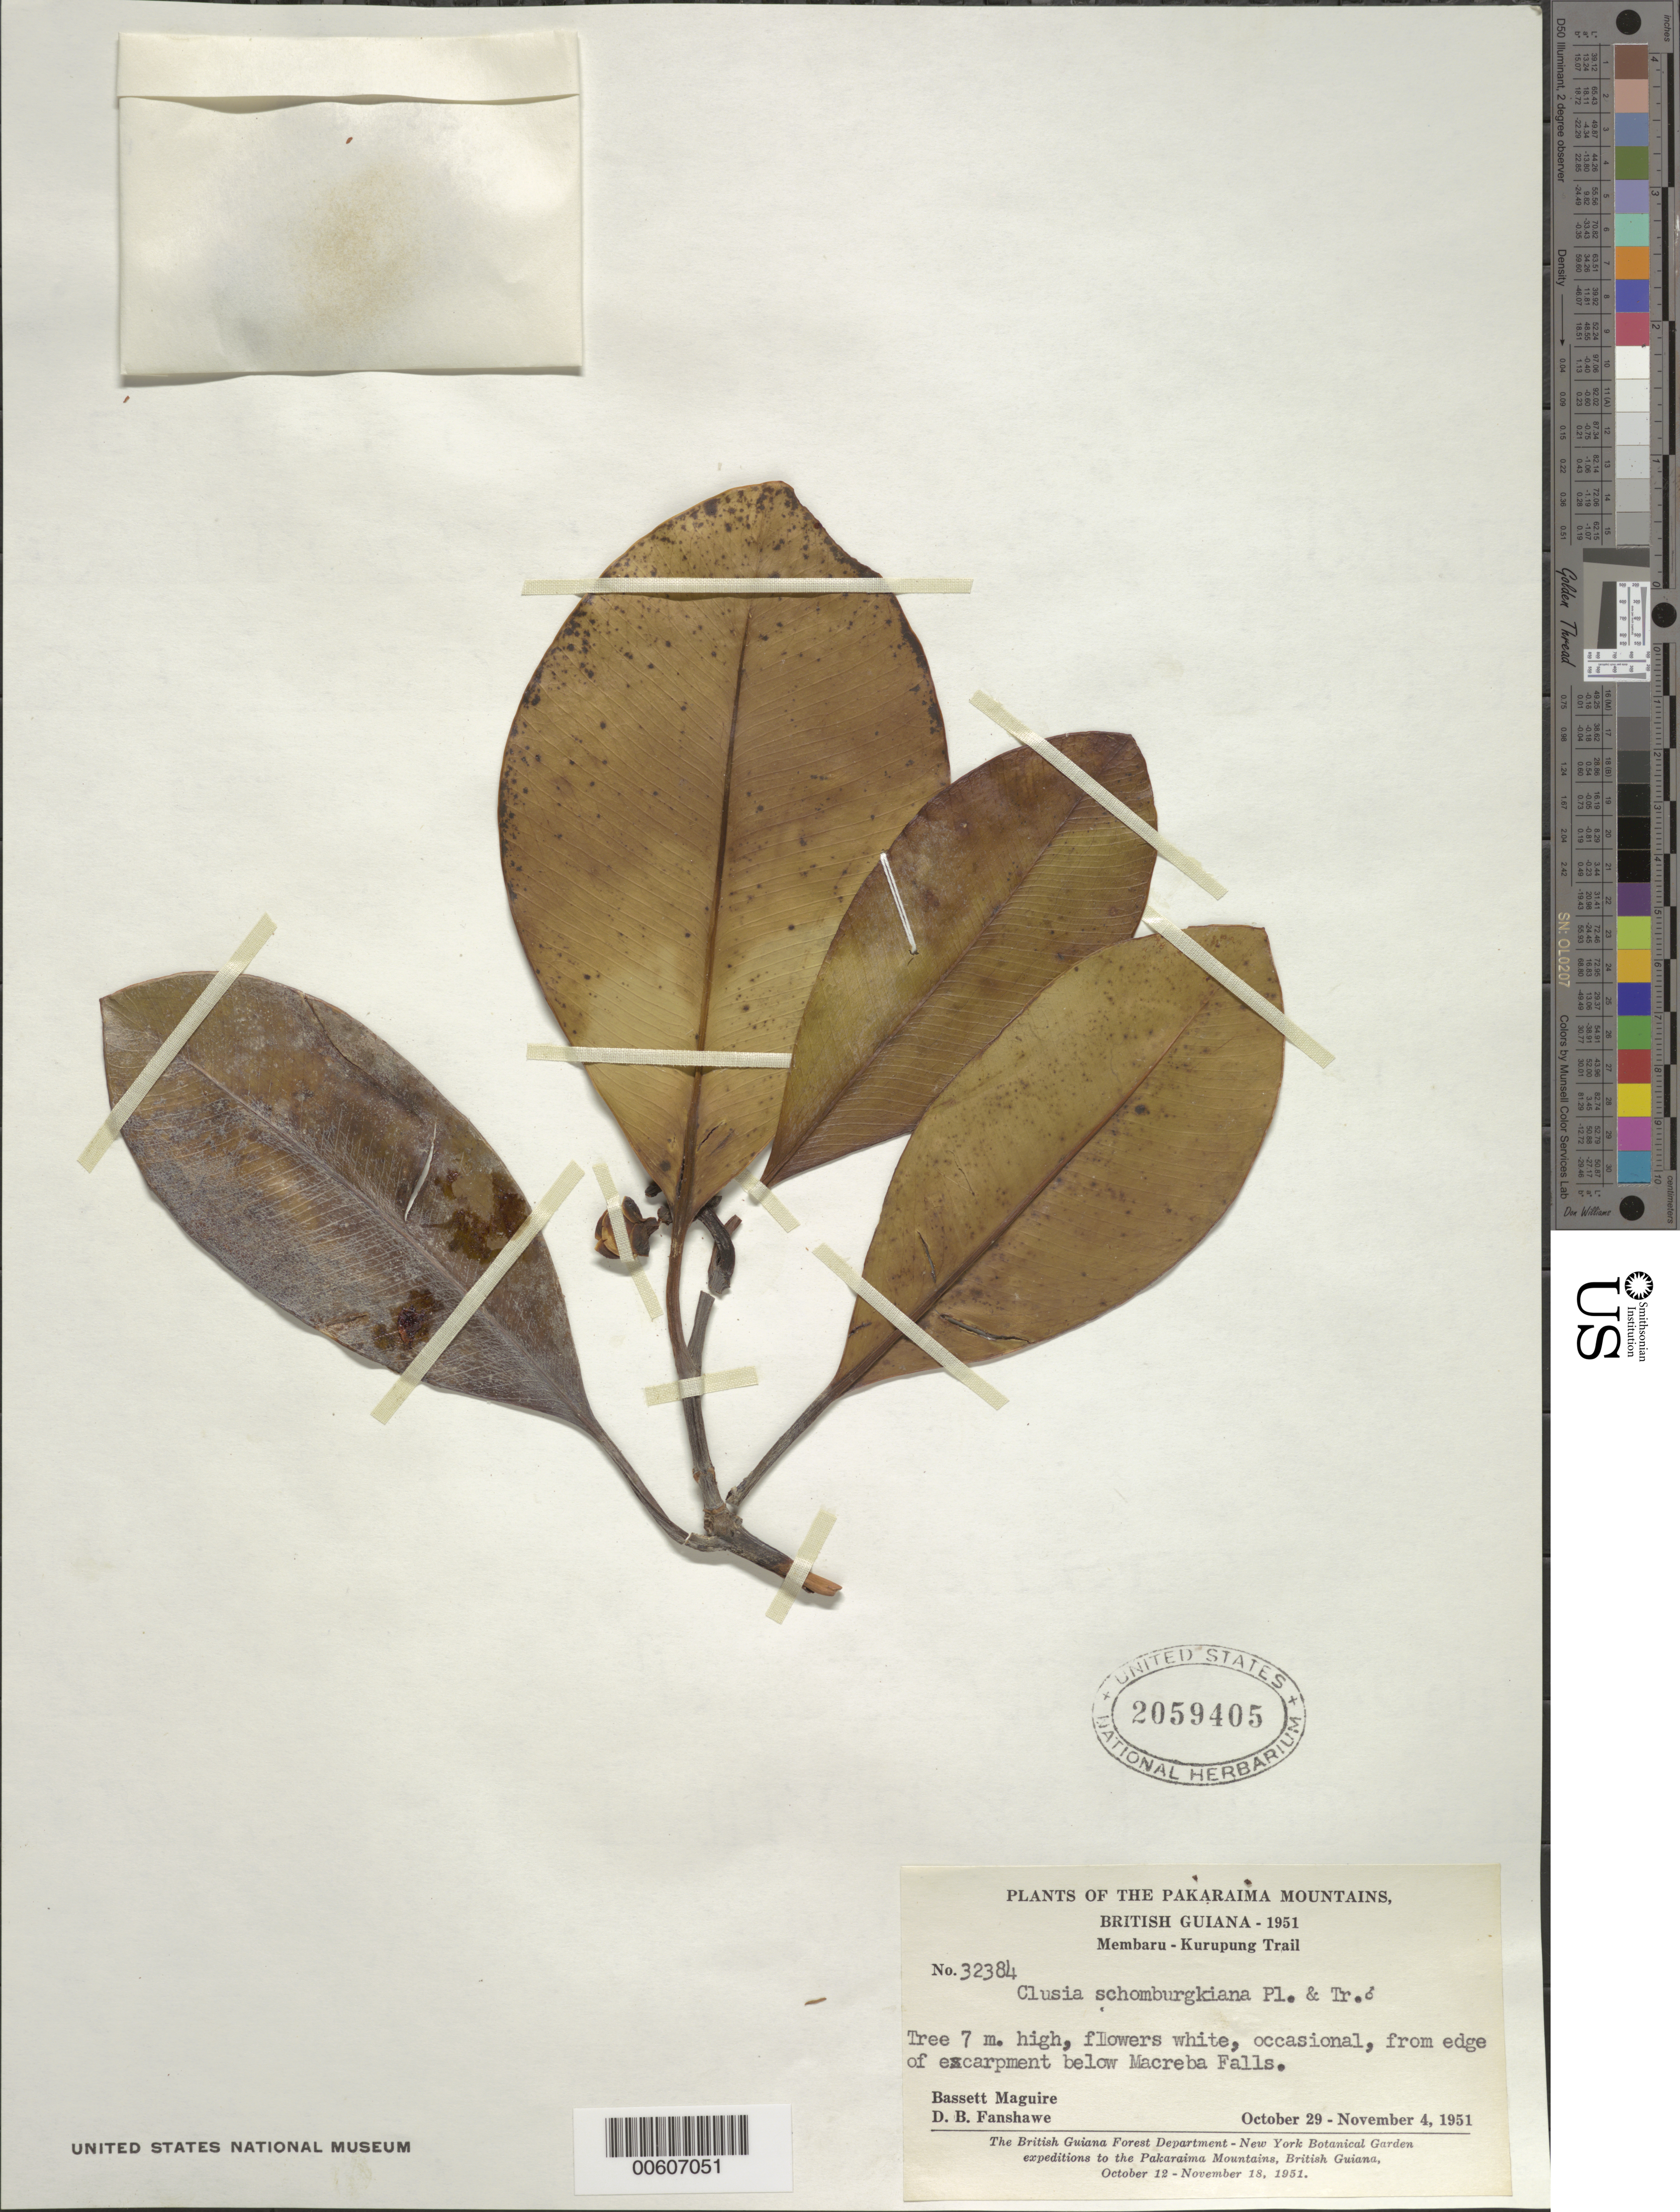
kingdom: Plantae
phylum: Tracheophyta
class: Magnoliopsida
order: Malpighiales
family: Clusiaceae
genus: Clusia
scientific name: Clusia schomburgkiana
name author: (Planch. & Triana) Benth. ex Engl.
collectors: B. Maguire & D. B. Fanshawe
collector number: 32384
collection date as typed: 29-Oct-51 to 4-Nov-51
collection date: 1951-10-29/1951-11-04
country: Guyana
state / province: Cuyuni-Mazaruni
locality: Membaru-Kurupung Trail, below Macreba Falls, Pakaraima Mts.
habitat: Edge of escarpment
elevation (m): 1000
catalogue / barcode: US 2059405